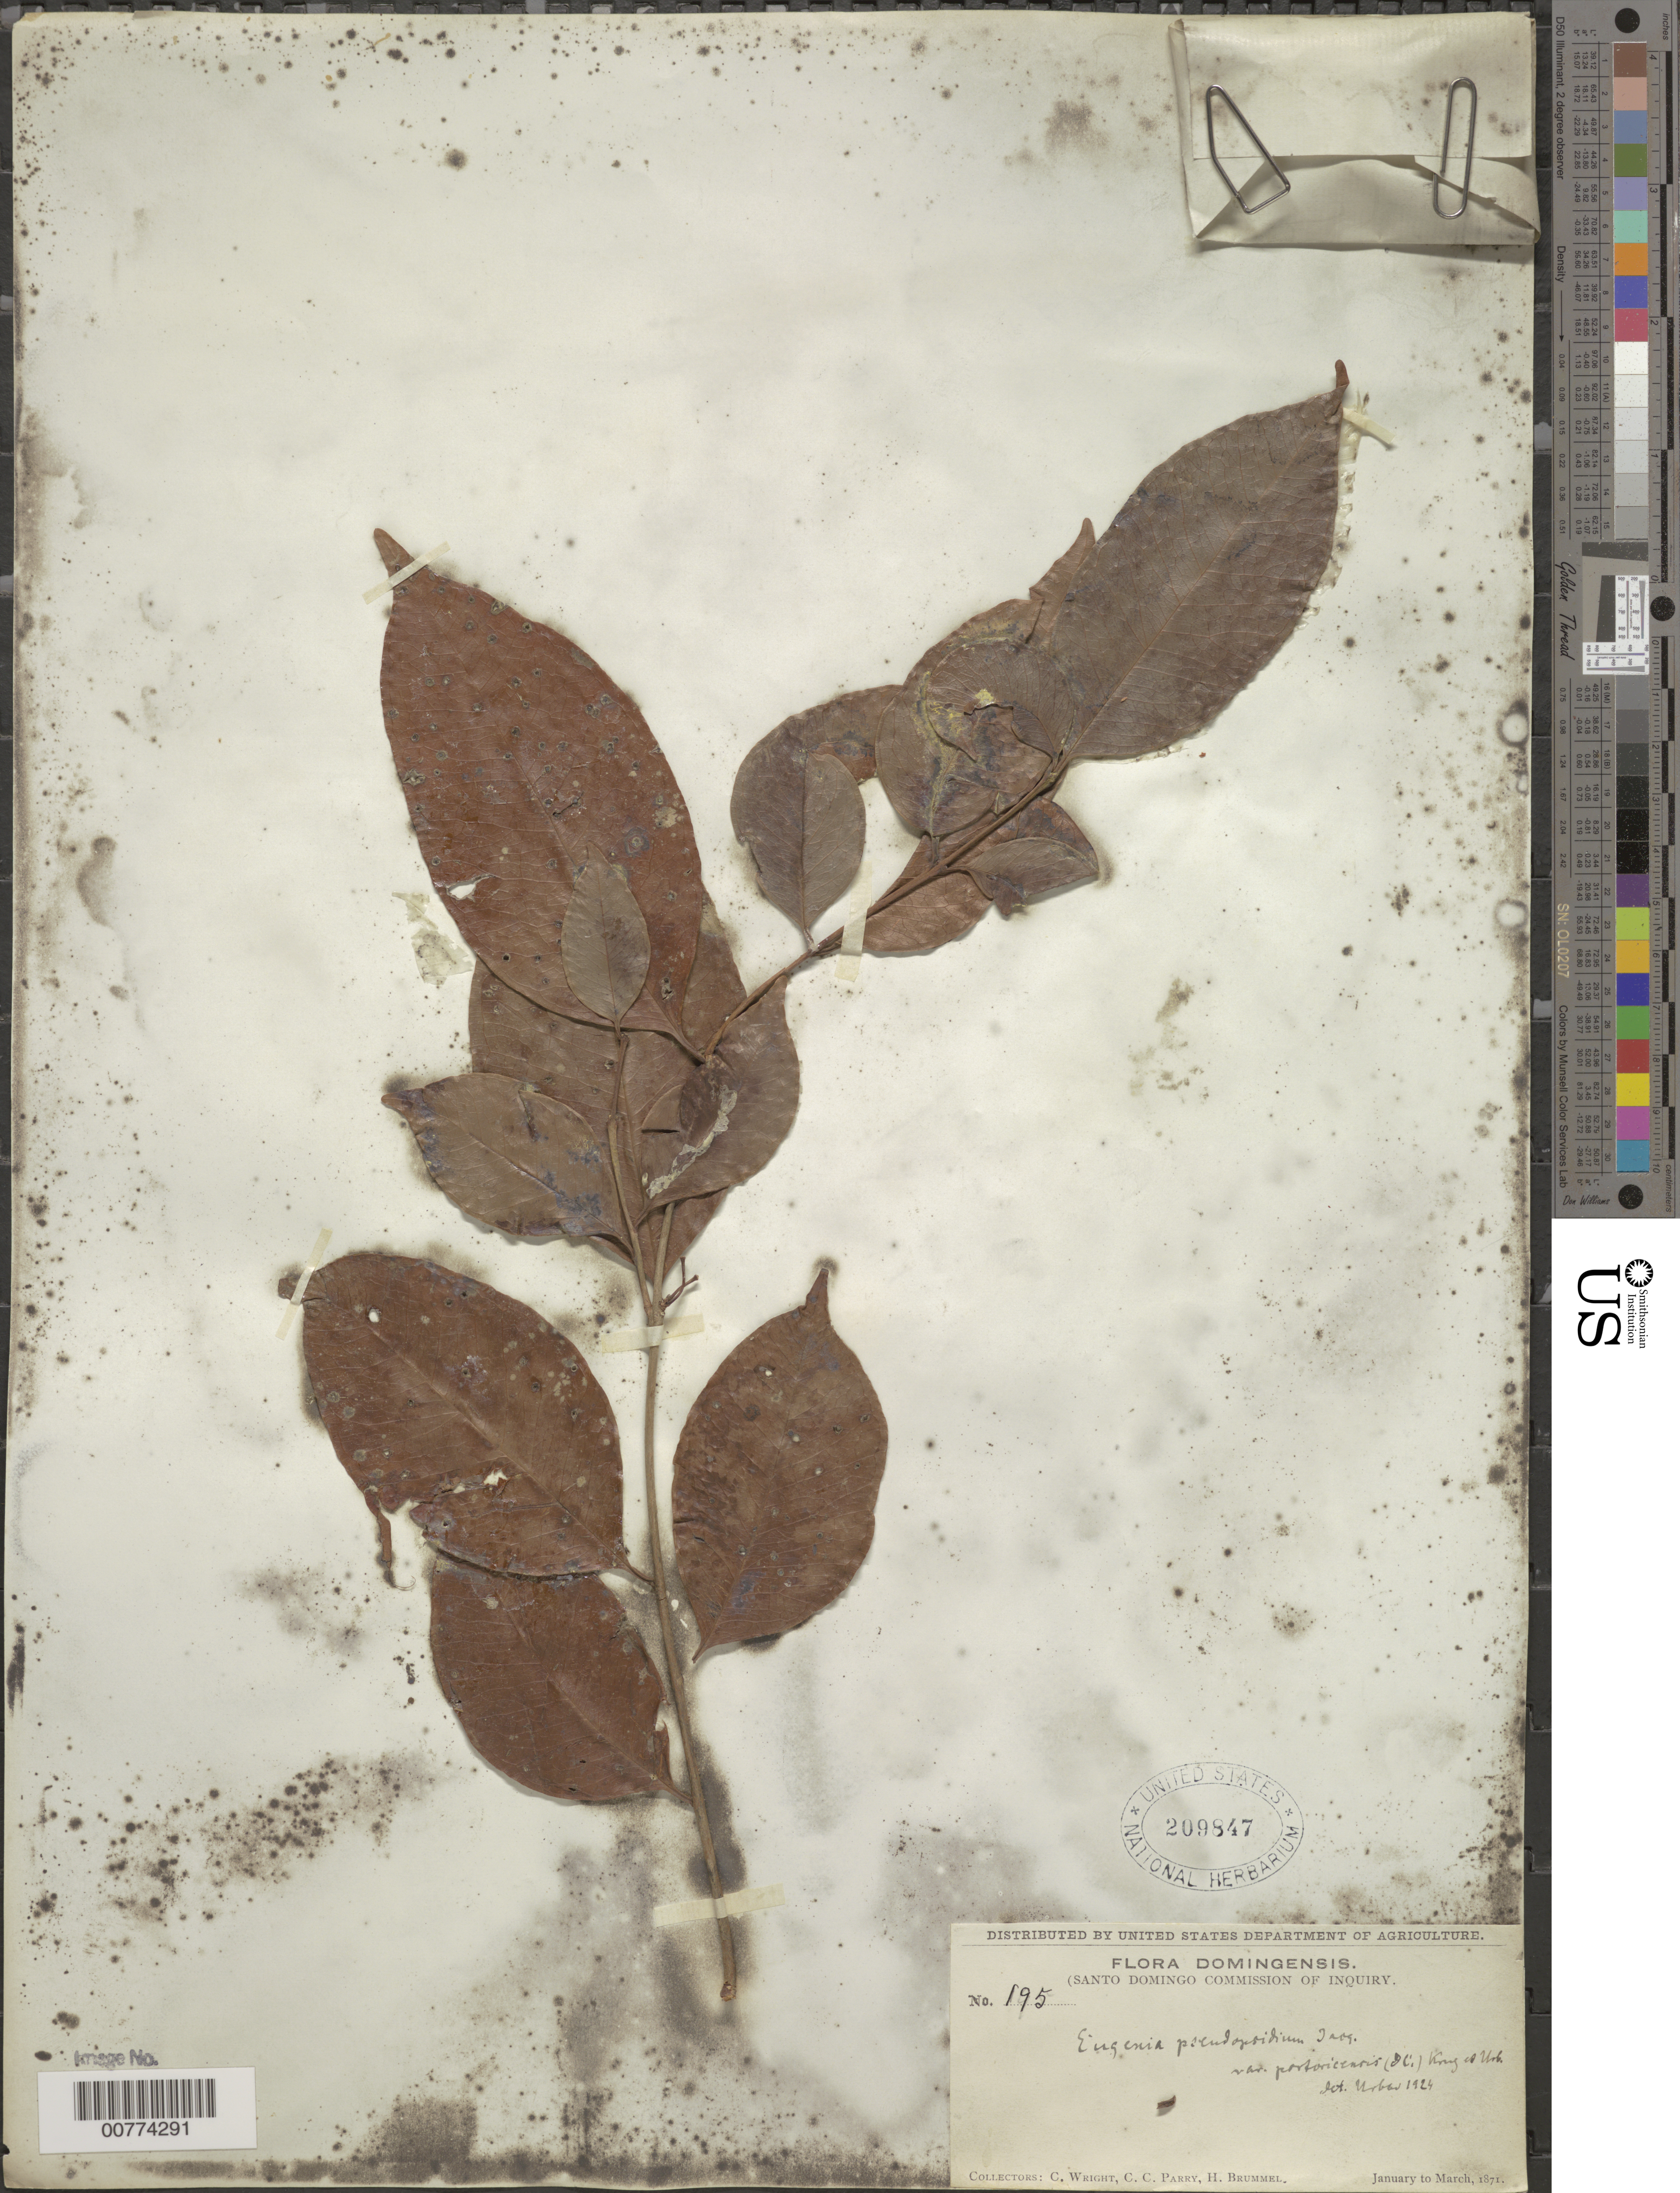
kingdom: Plantae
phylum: Tracheophyta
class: Magnoliopsida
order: Myrtales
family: Myrtaceae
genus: Eugenia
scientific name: Eugenia pseudopsidium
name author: Jacq.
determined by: Urban, Ignatz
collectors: C. Wright, C. C. Parry & H. Brummel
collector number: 195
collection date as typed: Jan 1871 to -- Mar 1871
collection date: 1871-01/1871-03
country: Dominican Republic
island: Hispaniola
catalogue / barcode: US 209847